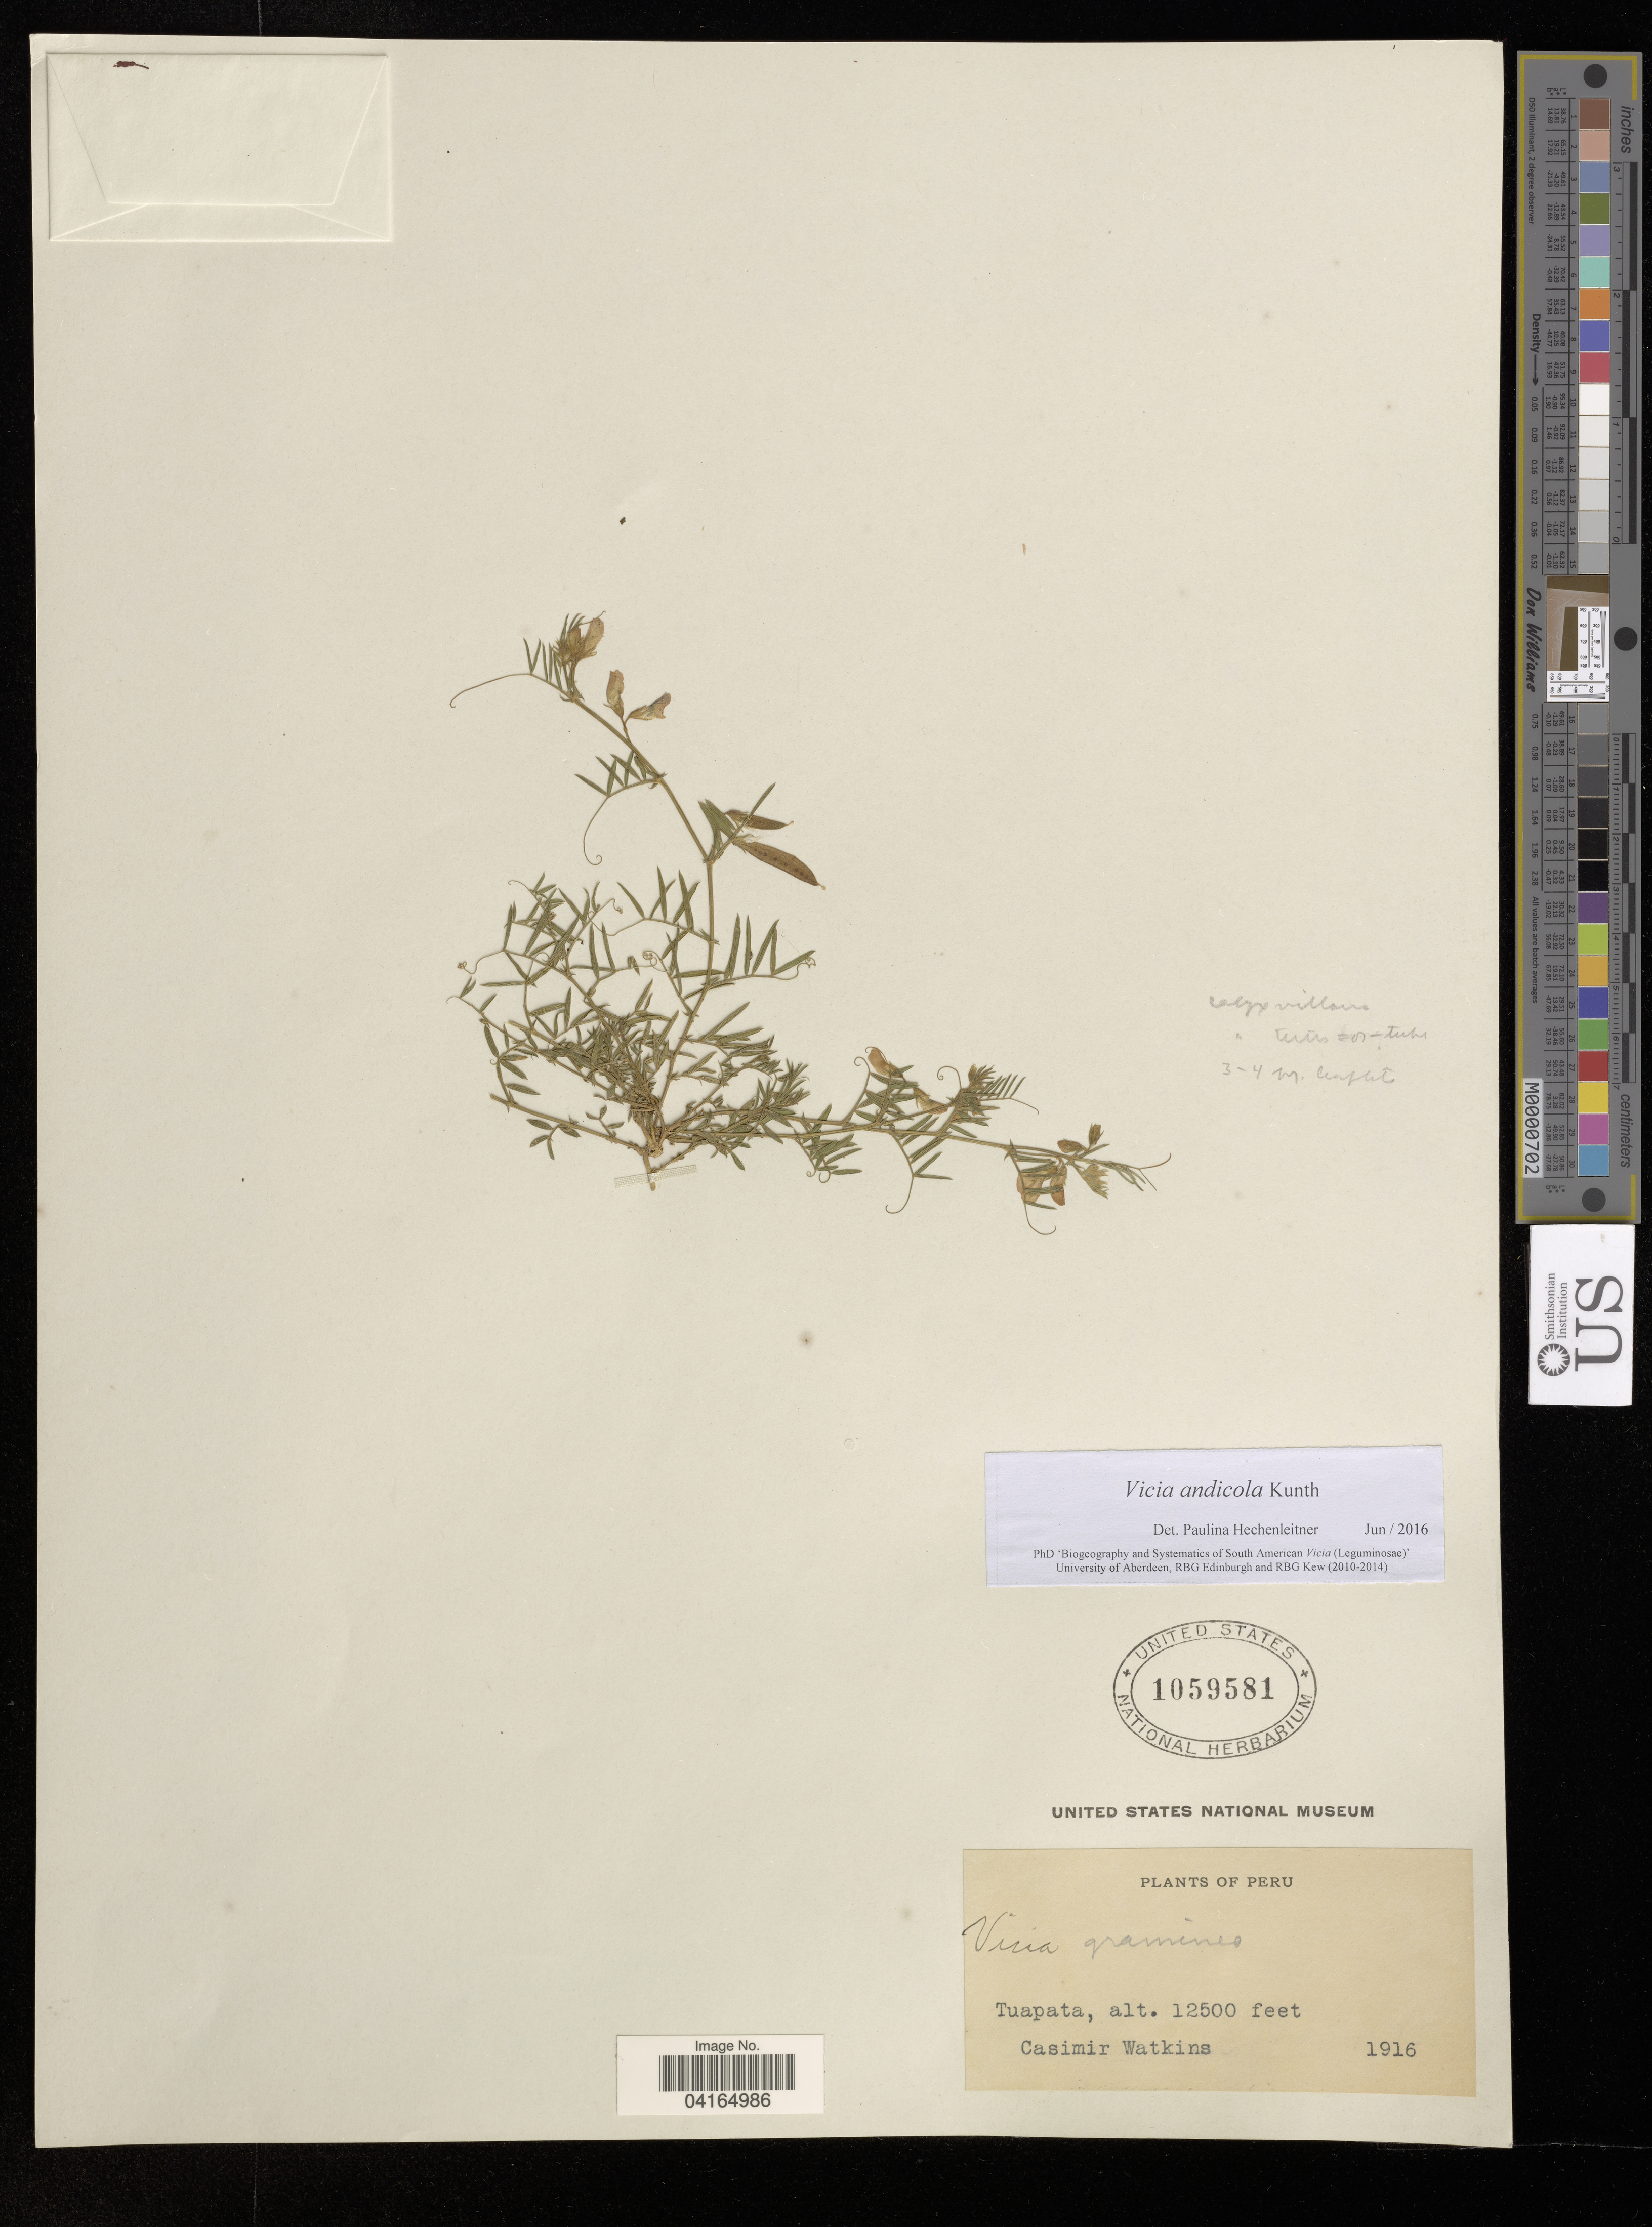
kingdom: Plantae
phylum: Tracheophyta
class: Magnoliopsida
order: Fabales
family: Fabaceae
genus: Vicia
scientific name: Vicia andicola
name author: Kunth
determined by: Hechenleitner, Paulina, RBG Edinburgh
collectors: C. Watkins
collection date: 1916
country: Peru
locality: Tuapata.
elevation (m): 12500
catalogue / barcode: US 1059581